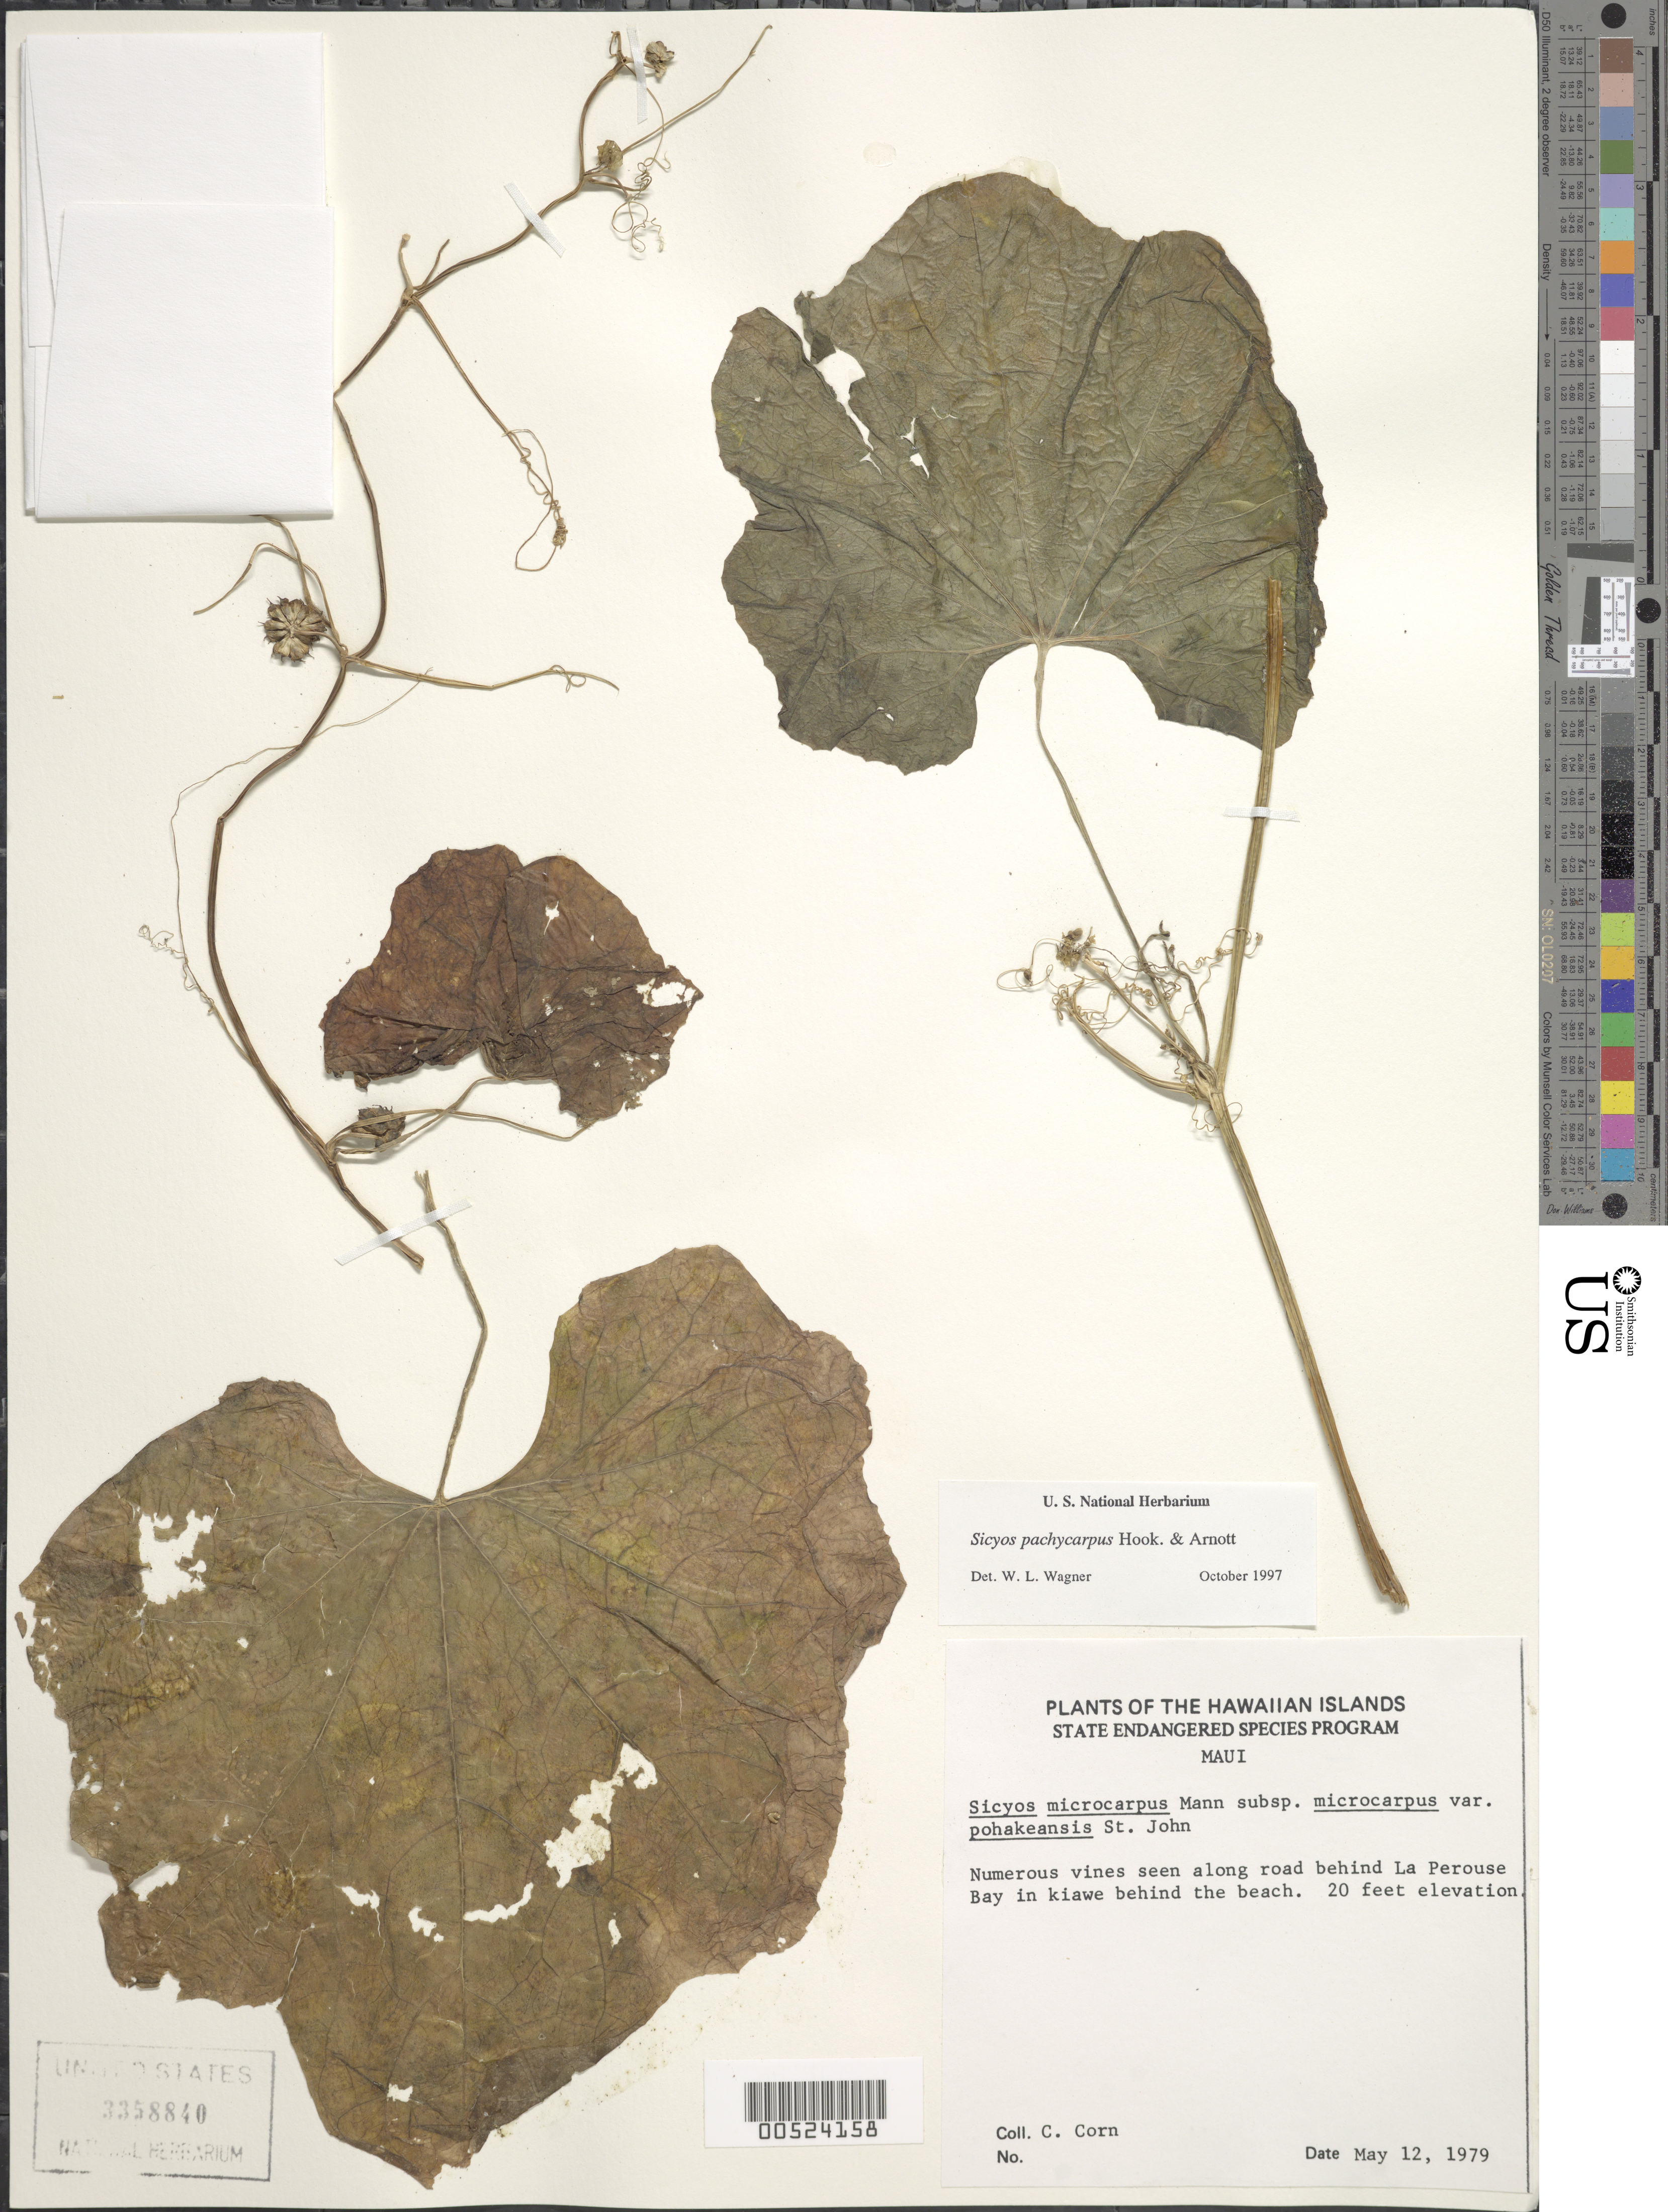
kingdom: Plantae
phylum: Tracheophyta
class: Magnoliopsida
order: Cucurbitales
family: Cucurbitaceae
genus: Sicyos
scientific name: Sicyos pachycarpus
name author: Hook. & Arn.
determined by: Wagner, W. L., (BOT), Smithsonian Institution - National Museum of Natural History (UNITED STATES)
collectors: C. Corn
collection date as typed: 12 May 1979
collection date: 1979-05-12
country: United States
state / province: Hawaii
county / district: Maui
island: Maui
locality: Along rd behind La Perouse Bay in kiawe behind the beach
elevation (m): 6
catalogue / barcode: US 3358840